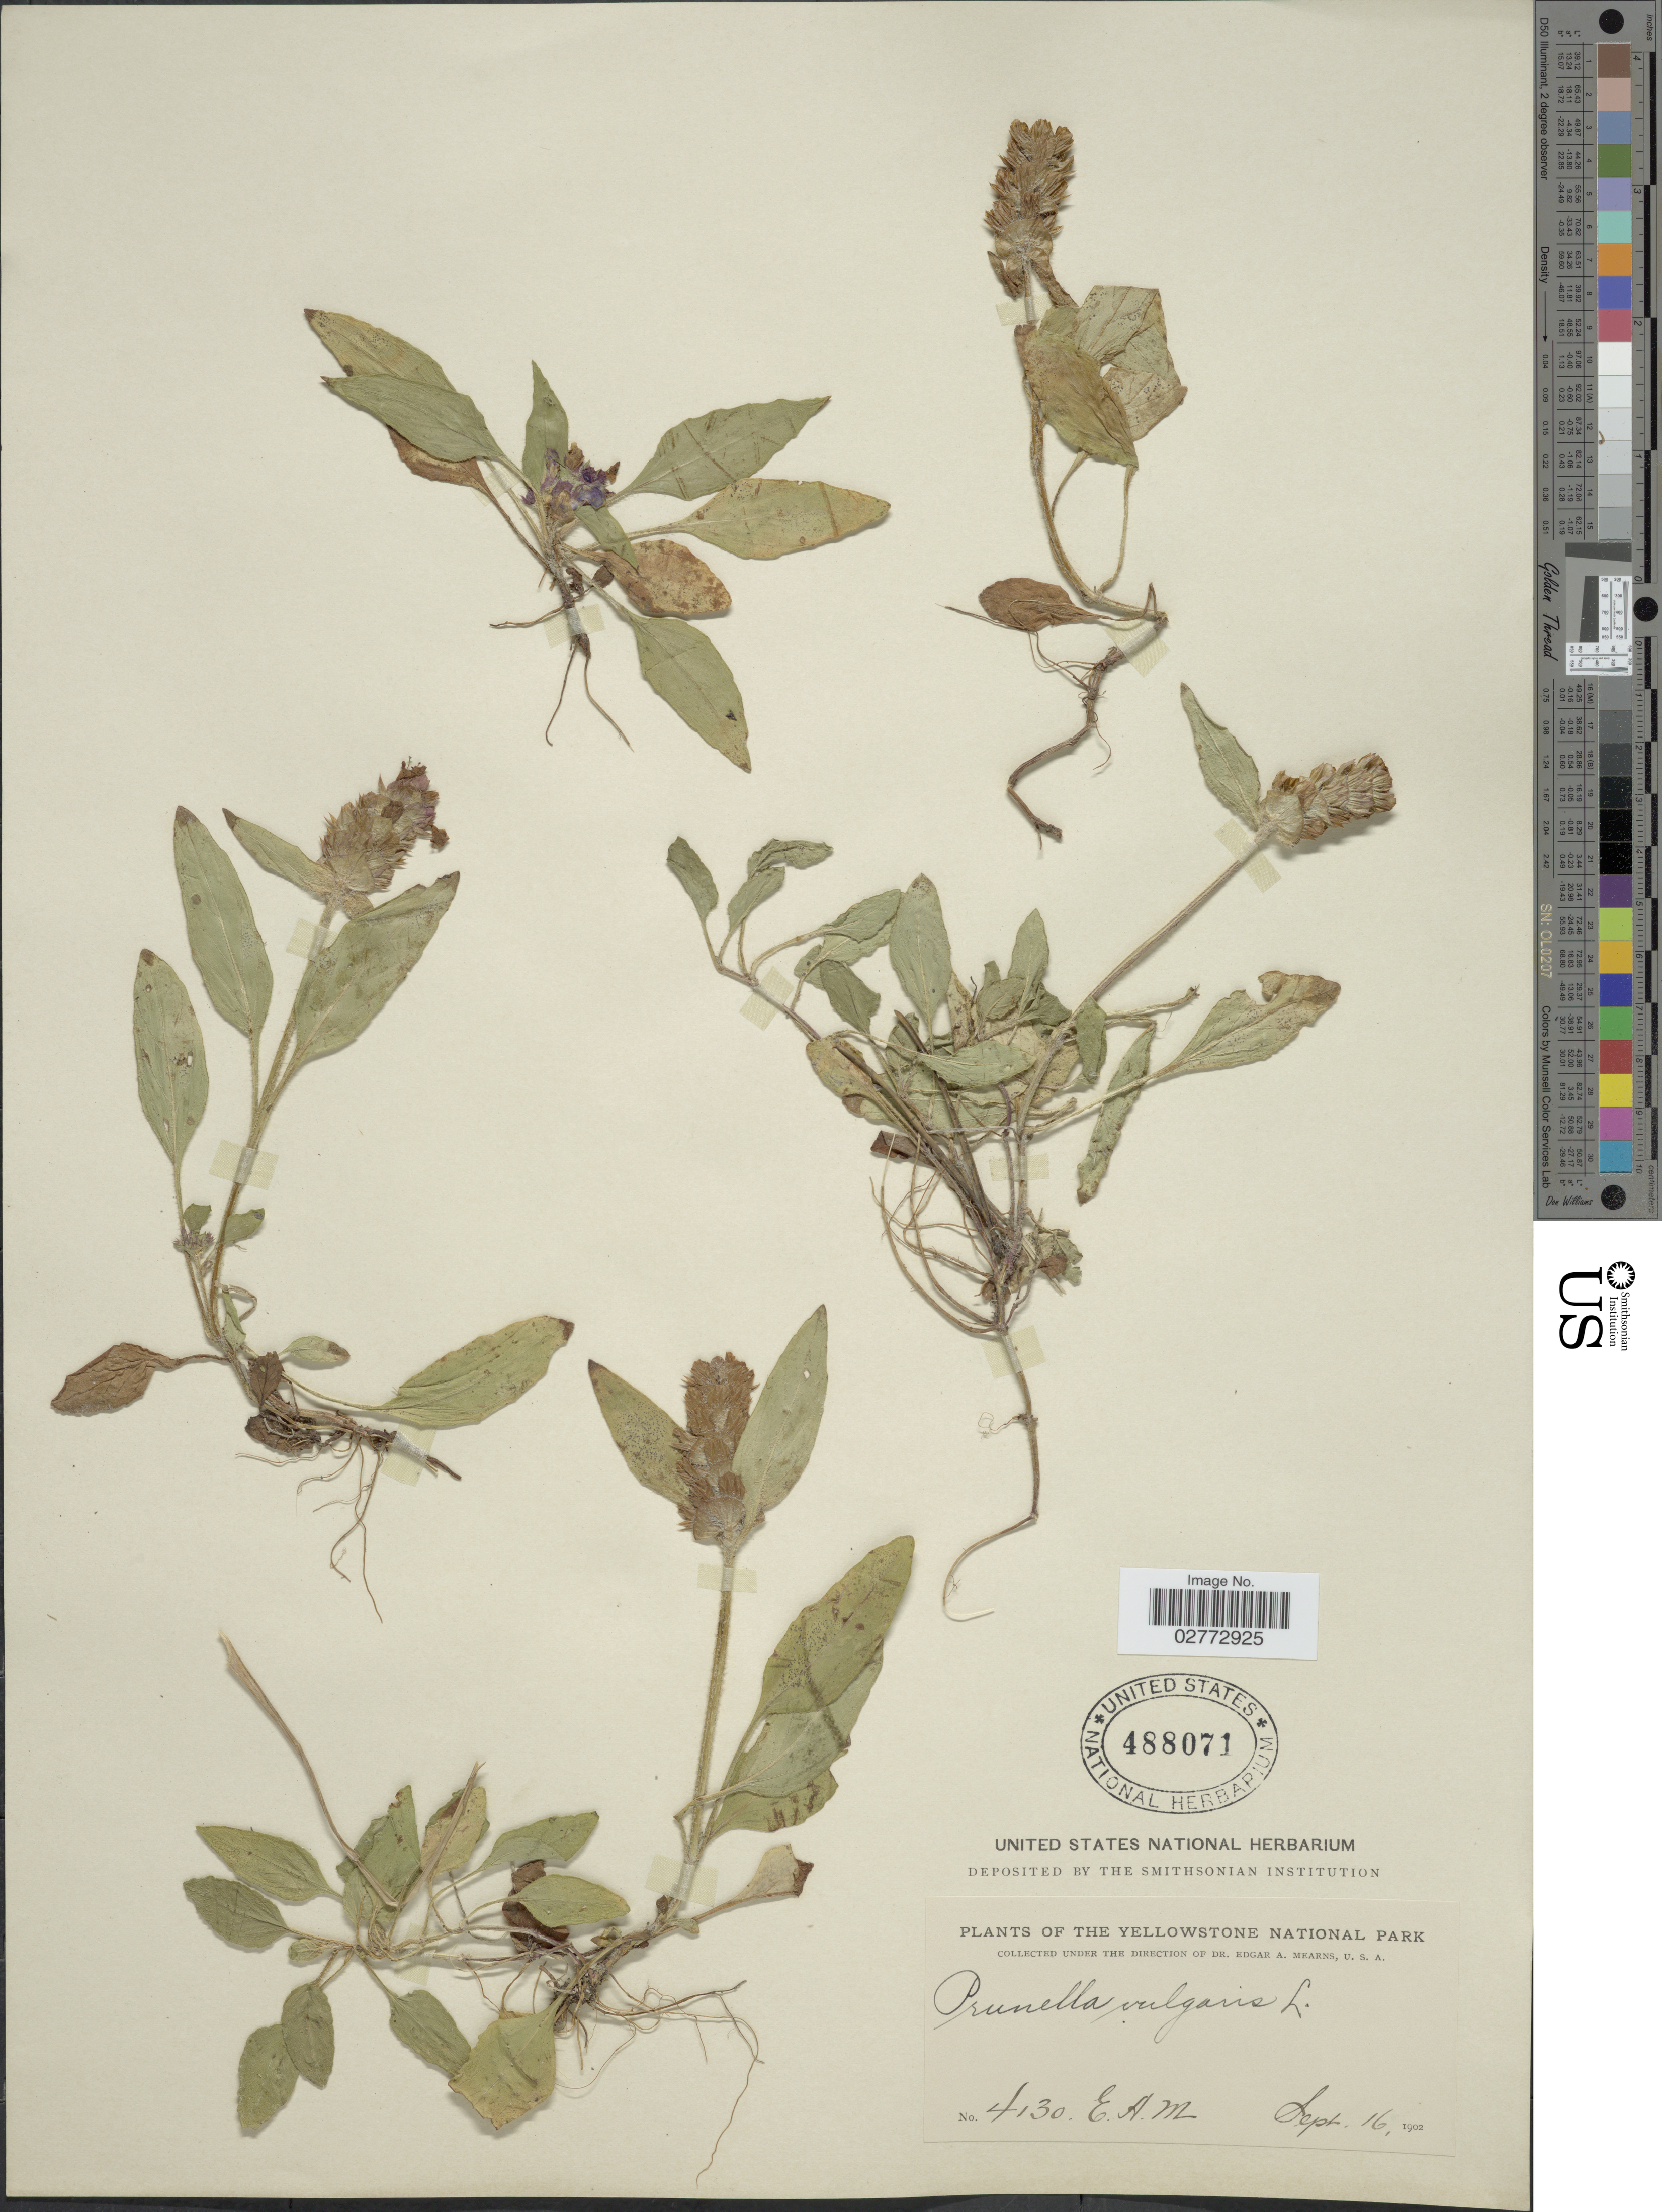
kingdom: Plantae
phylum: Tracheophyta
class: Magnoliopsida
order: Lamiales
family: Lamiaceae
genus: Prunella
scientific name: Prunella vulgaris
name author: L.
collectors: E. A. Mearns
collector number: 4130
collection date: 1902-09-16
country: United States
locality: The Yellowstone National Park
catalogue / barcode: US 488071